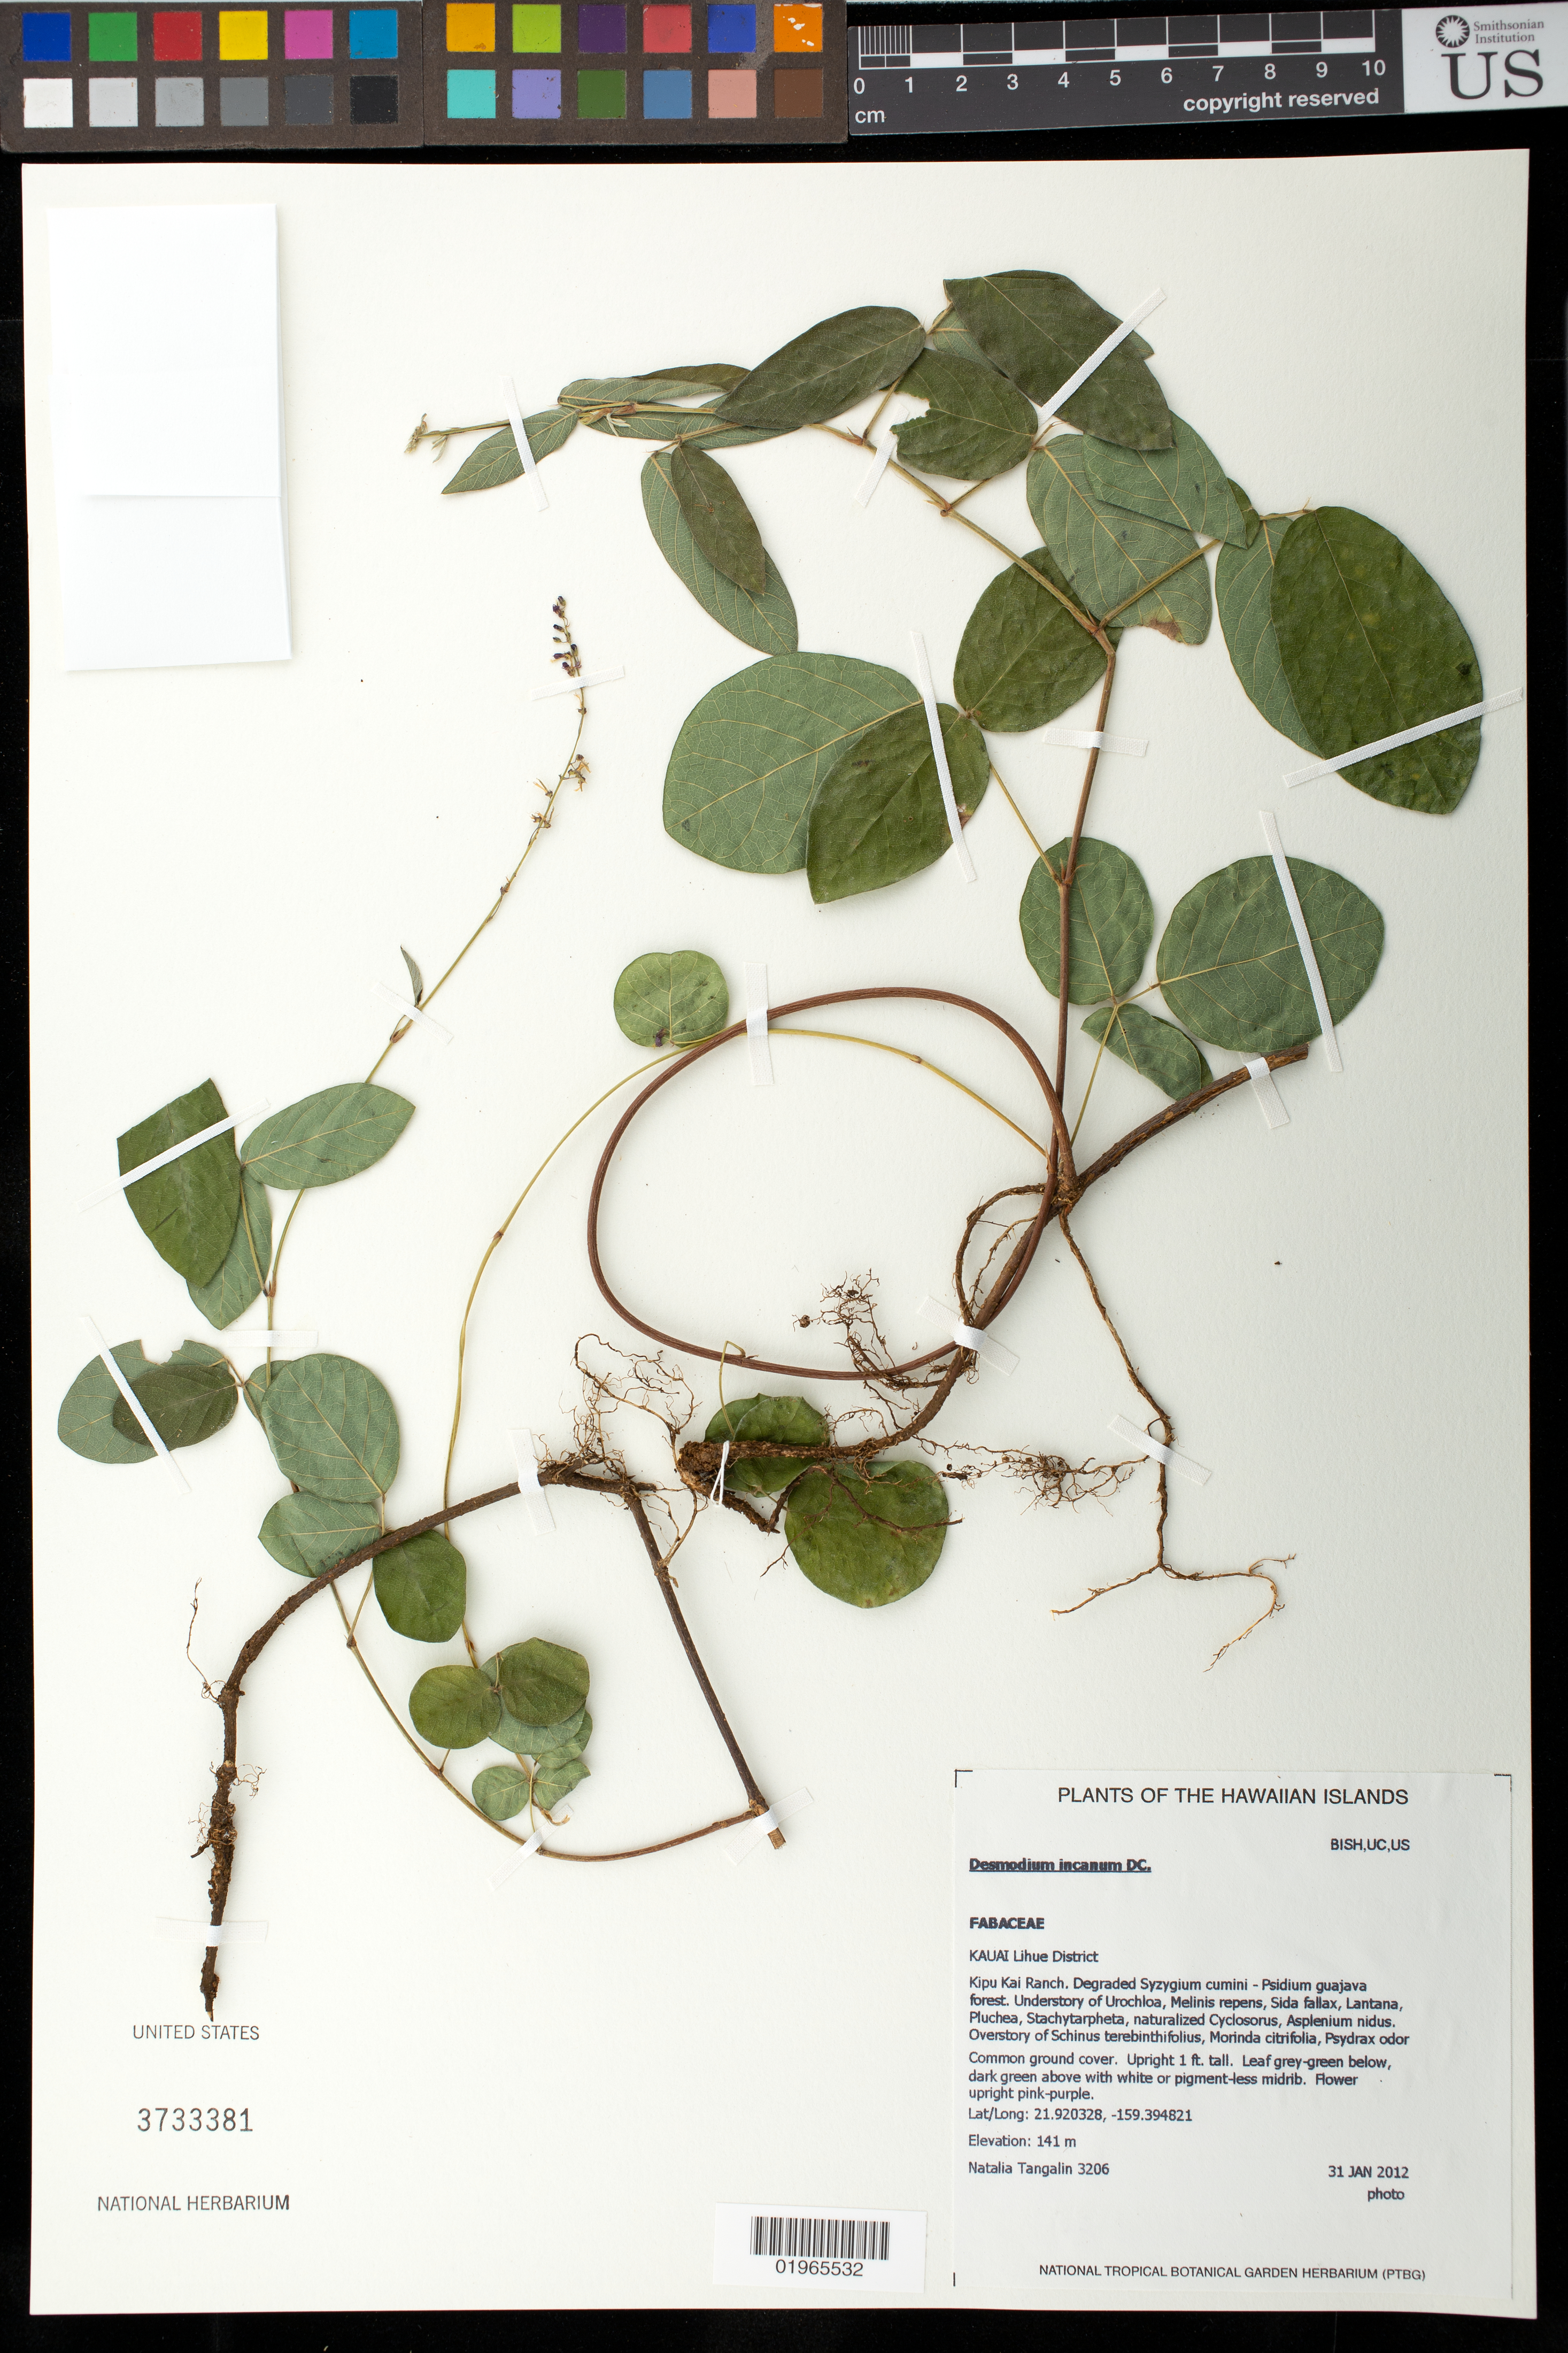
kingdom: Plantae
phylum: Tracheophyta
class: Magnoliopsida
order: Fabales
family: Fabaceae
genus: Desmodium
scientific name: Desmodium incanum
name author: (Sw.) DC.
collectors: N. Tangalin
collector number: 3206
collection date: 2012-01-31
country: United States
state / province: Hawaii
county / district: Kauai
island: Kaua'i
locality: Lihue District, Kipu Kai Ranch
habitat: Degraded forest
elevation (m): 141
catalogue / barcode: US 3733381